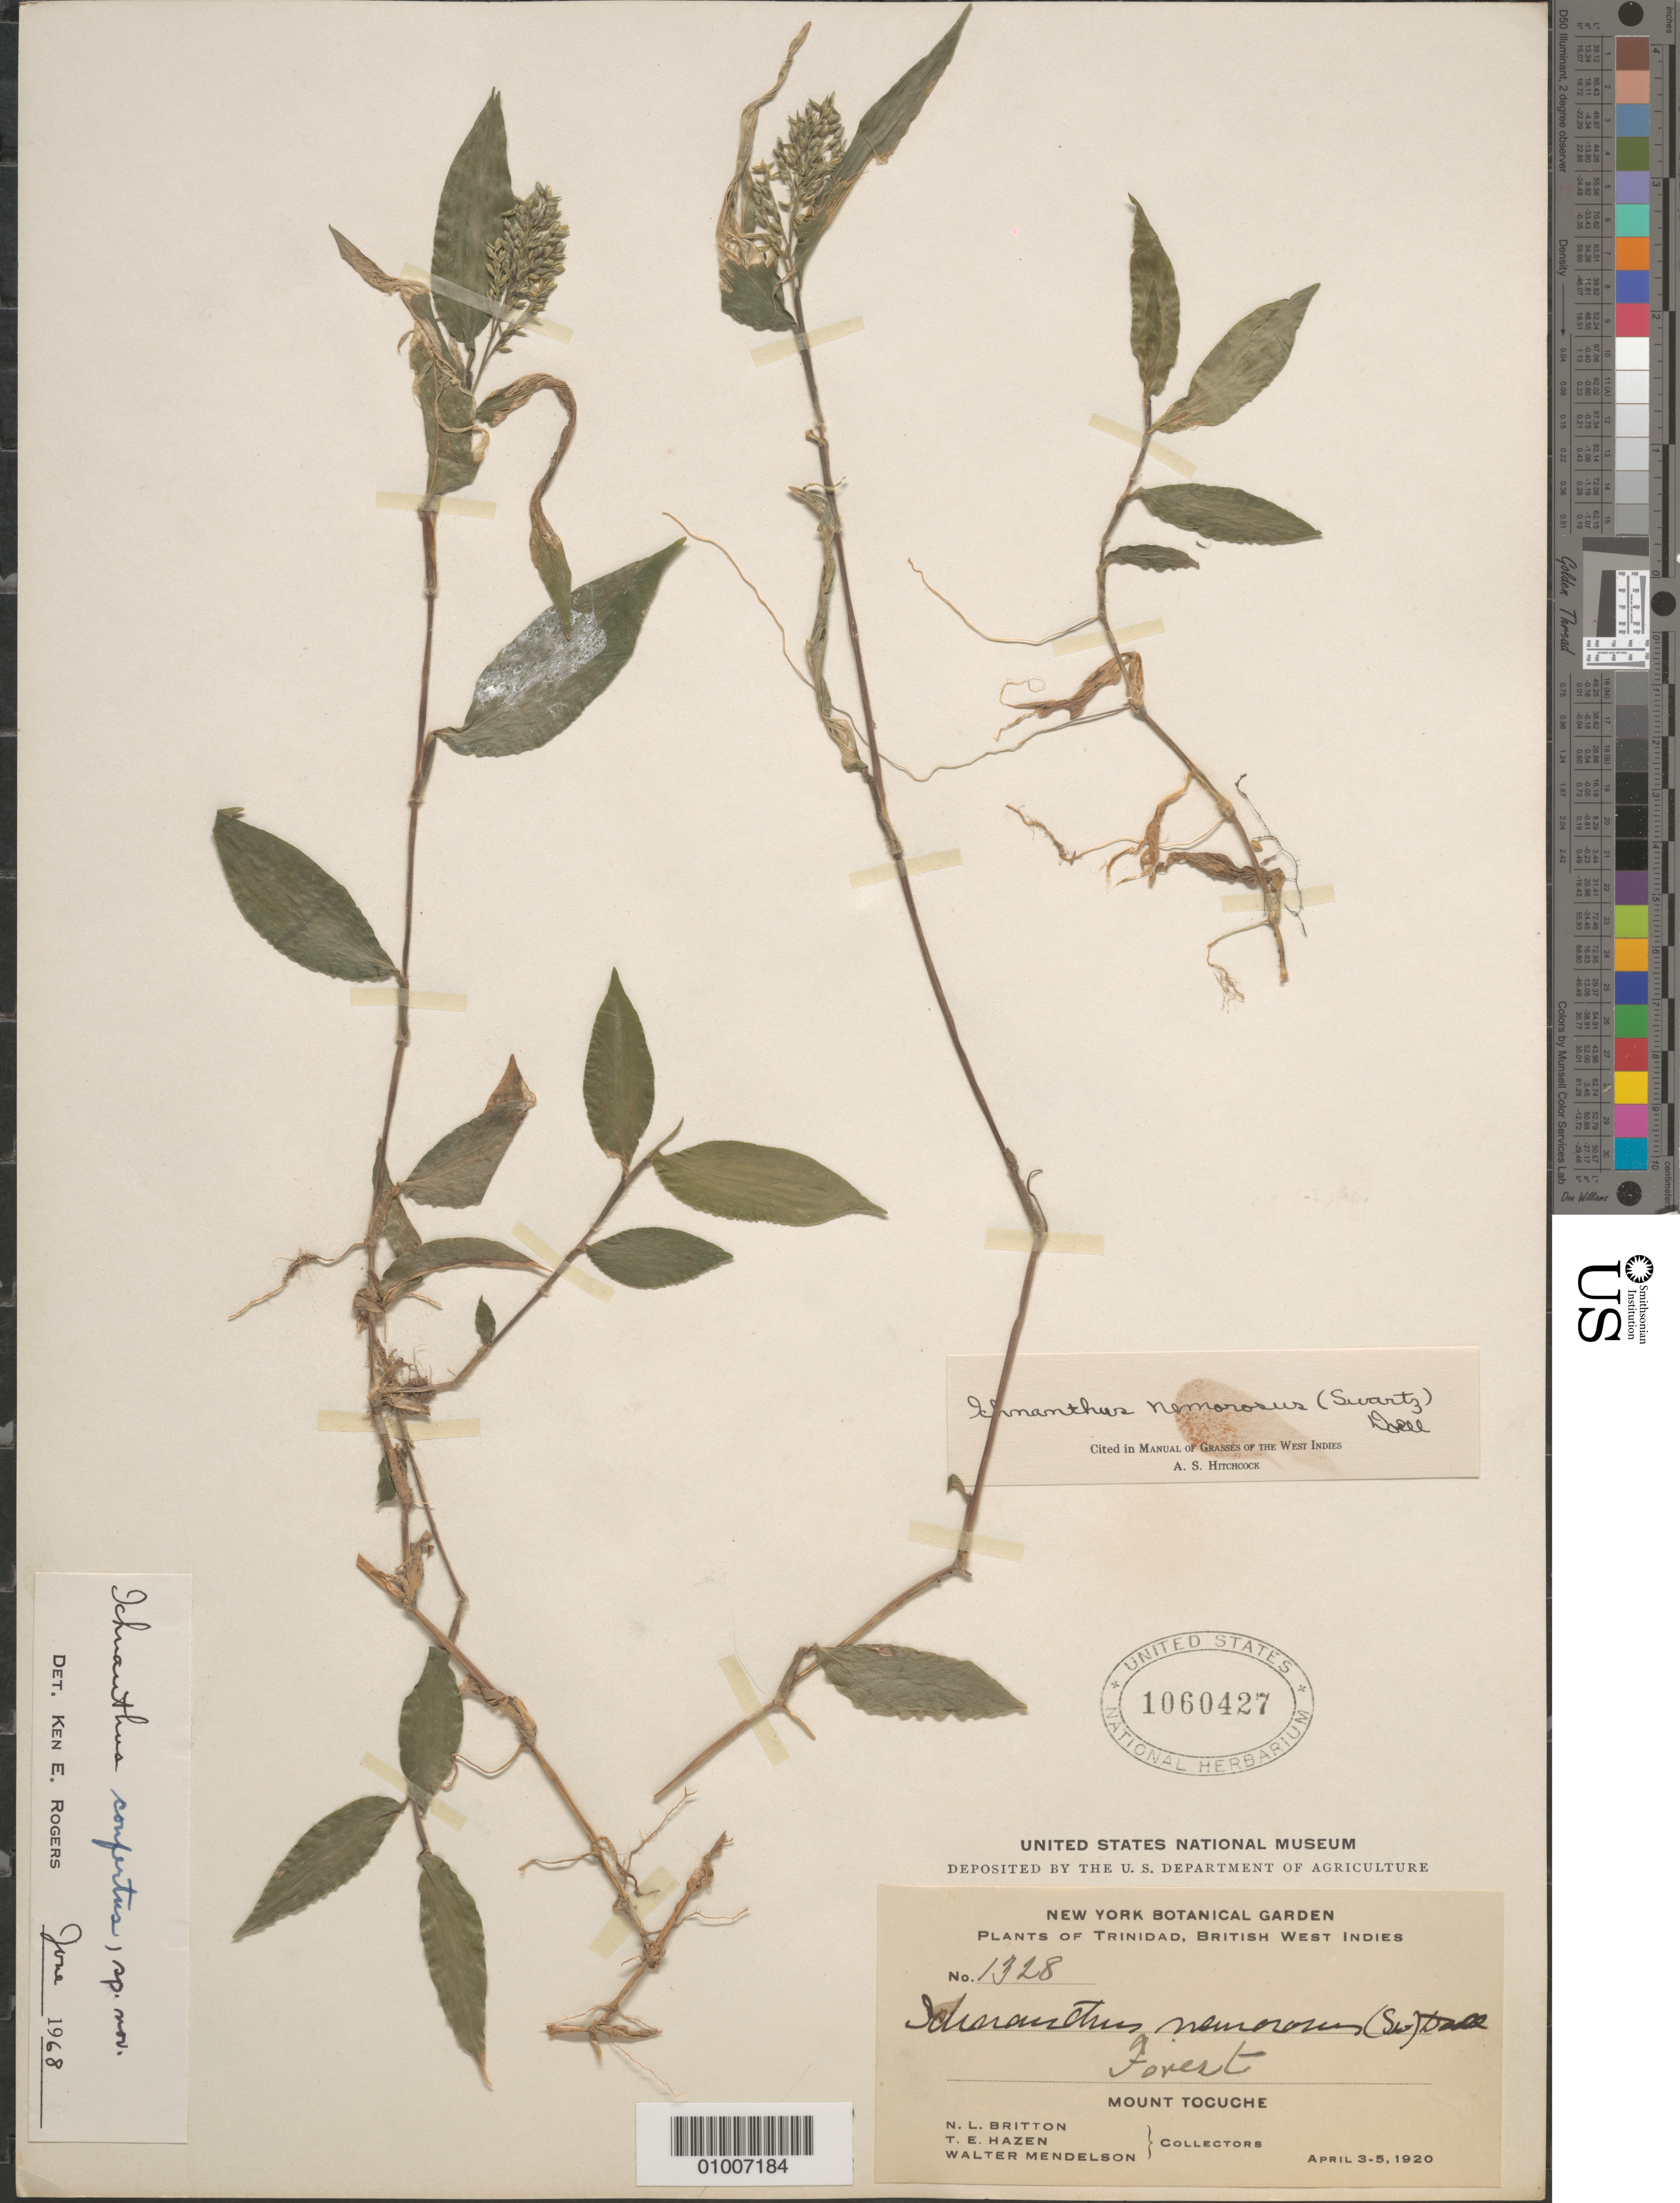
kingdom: Plantae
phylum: Tracheophyta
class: Liliopsida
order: Poales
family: Poaceae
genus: Ichnanthus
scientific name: Ichnanthus confertus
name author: K.E. Rogers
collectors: N. Britton, T. E. Hazen & W. Mendelson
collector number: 1328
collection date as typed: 03 Apr 1920 to 05 Apr 1920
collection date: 1920-04-03/1920-04-05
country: Trinidad and Tobago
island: Trinidad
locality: Mouth Tocuche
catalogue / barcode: US 1060427